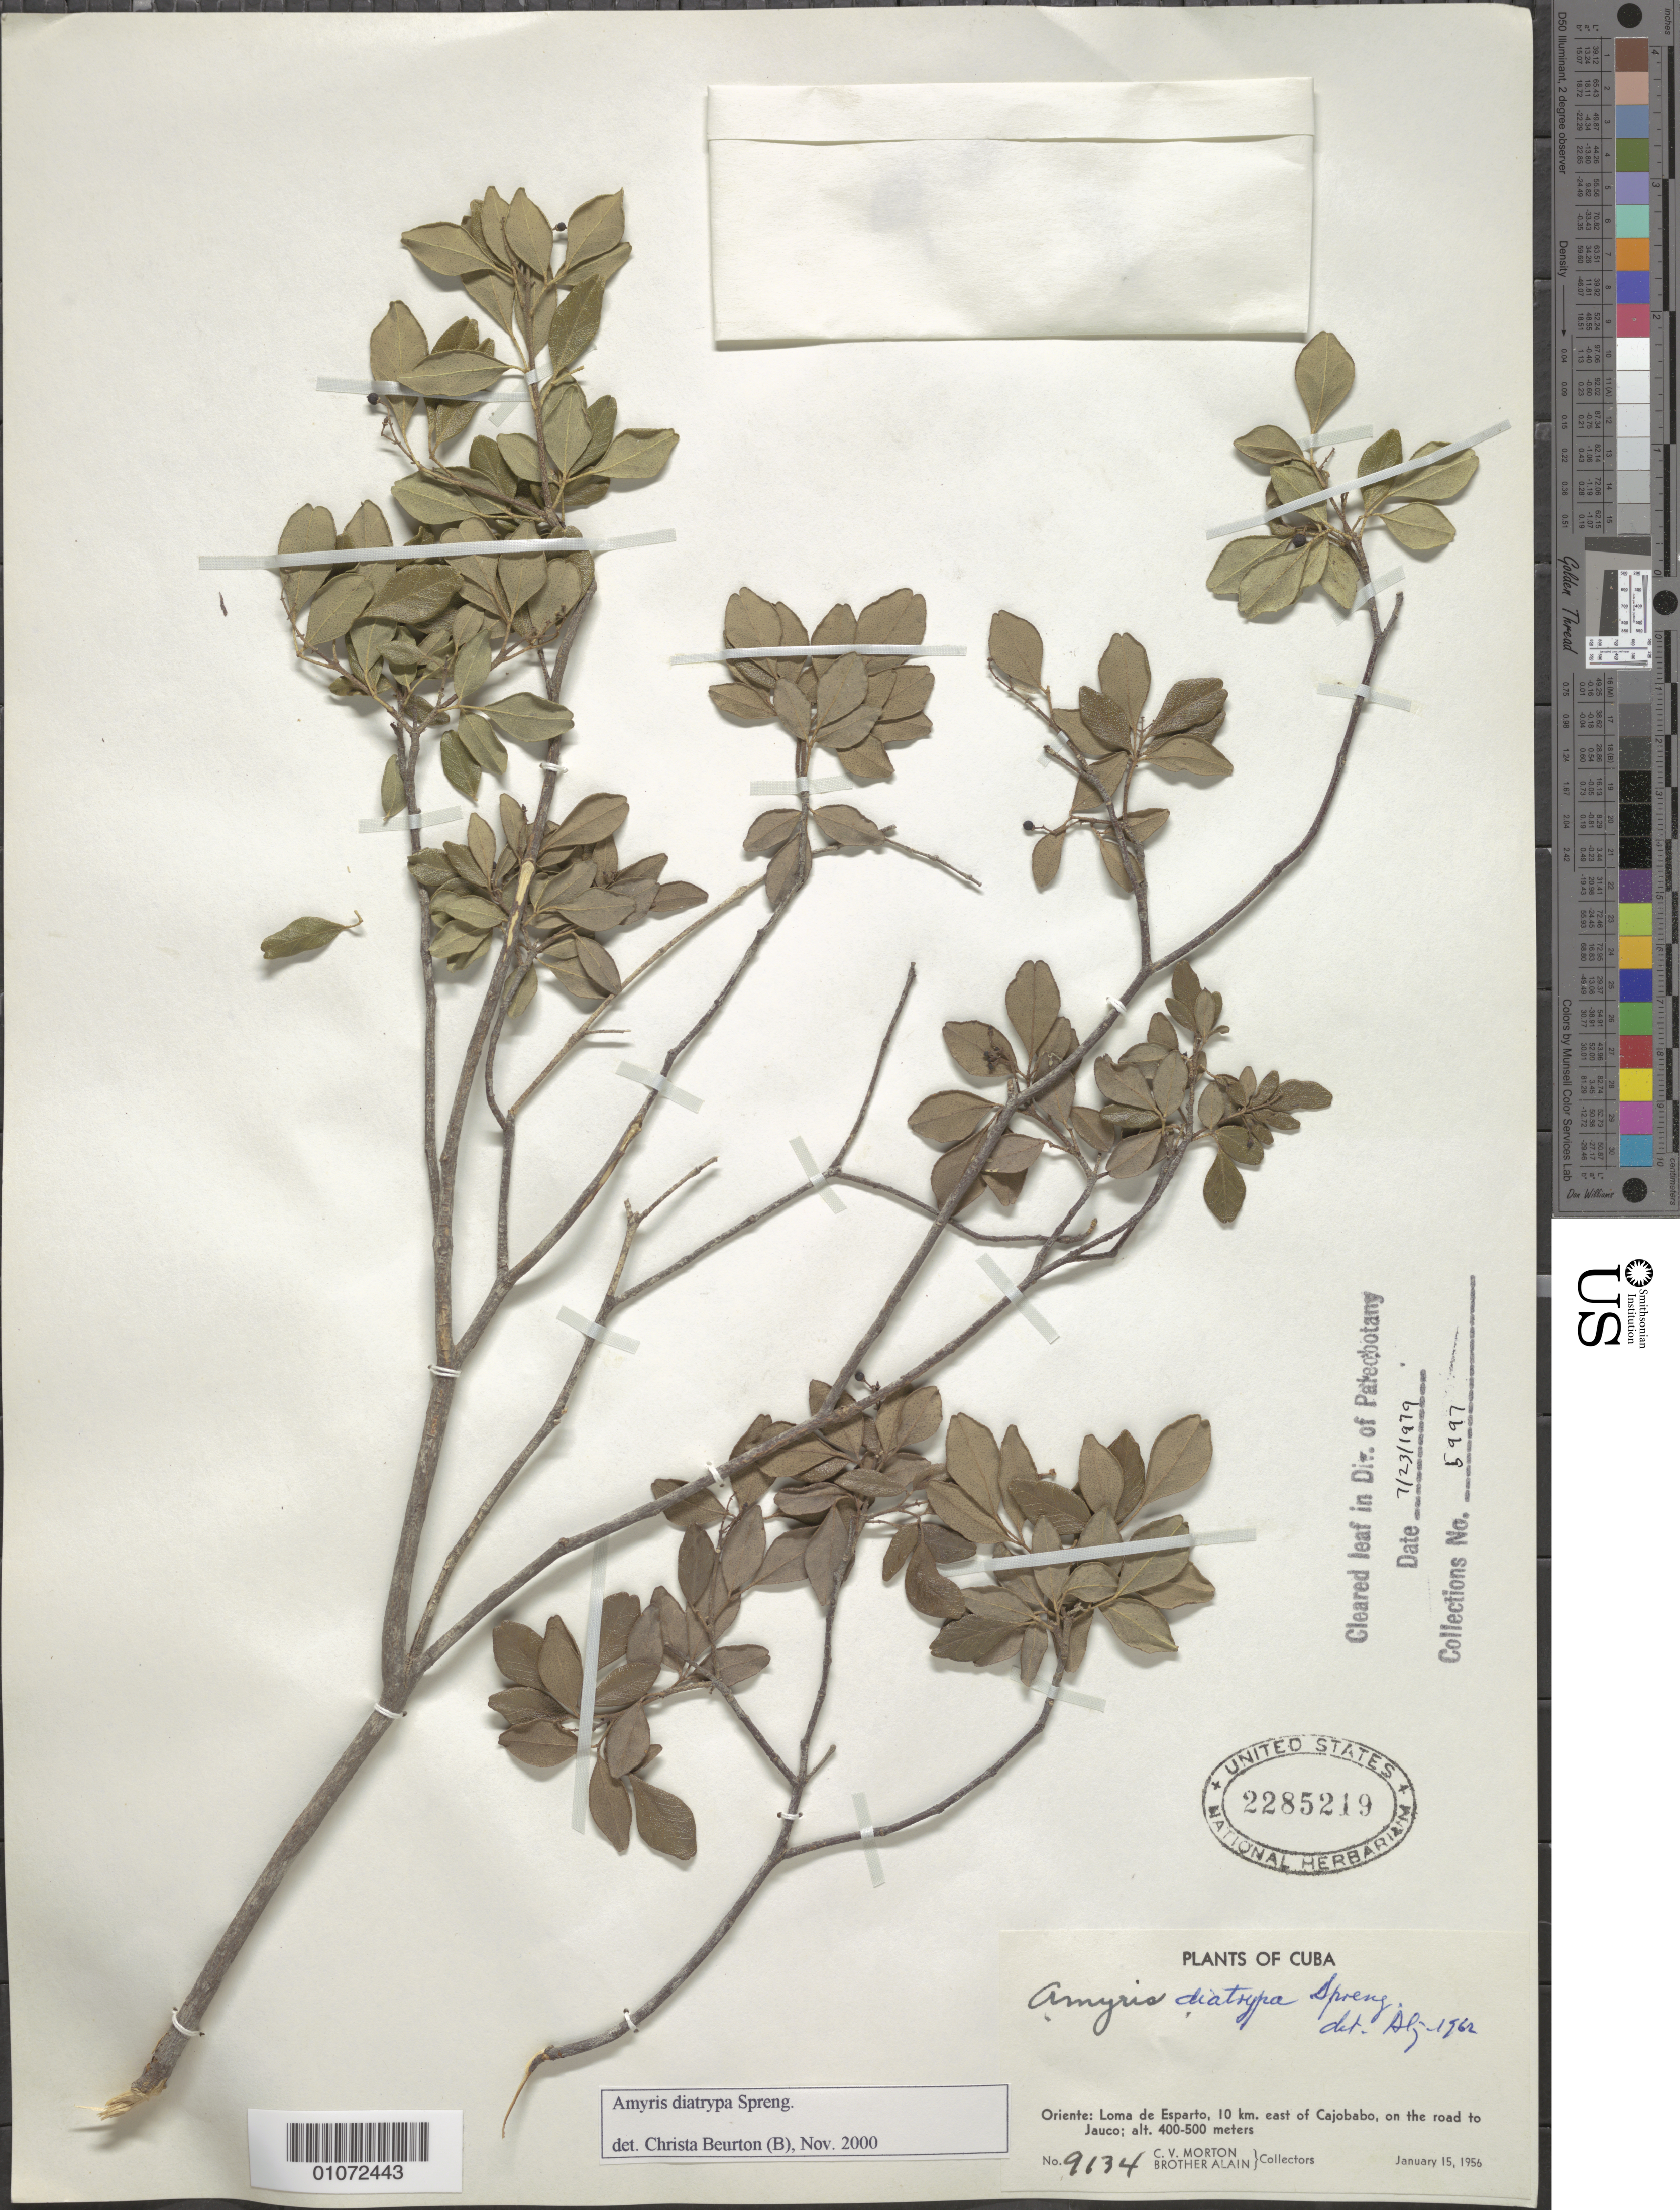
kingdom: Plantae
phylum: Tracheophyta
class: Magnoliopsida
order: Sapindales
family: Rutaceae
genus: Amyris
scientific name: Amyris diatrypa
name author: Spreng.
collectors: C. V. Morton & A. H. Liogier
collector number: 9134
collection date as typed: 15 Jan 1956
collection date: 1956-01-15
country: Cuba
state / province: Guantánamo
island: Cuba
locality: Loma de Esparato, 10 km E of Cajobabo, on the road to Jauco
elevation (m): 400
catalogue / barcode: US 2285219